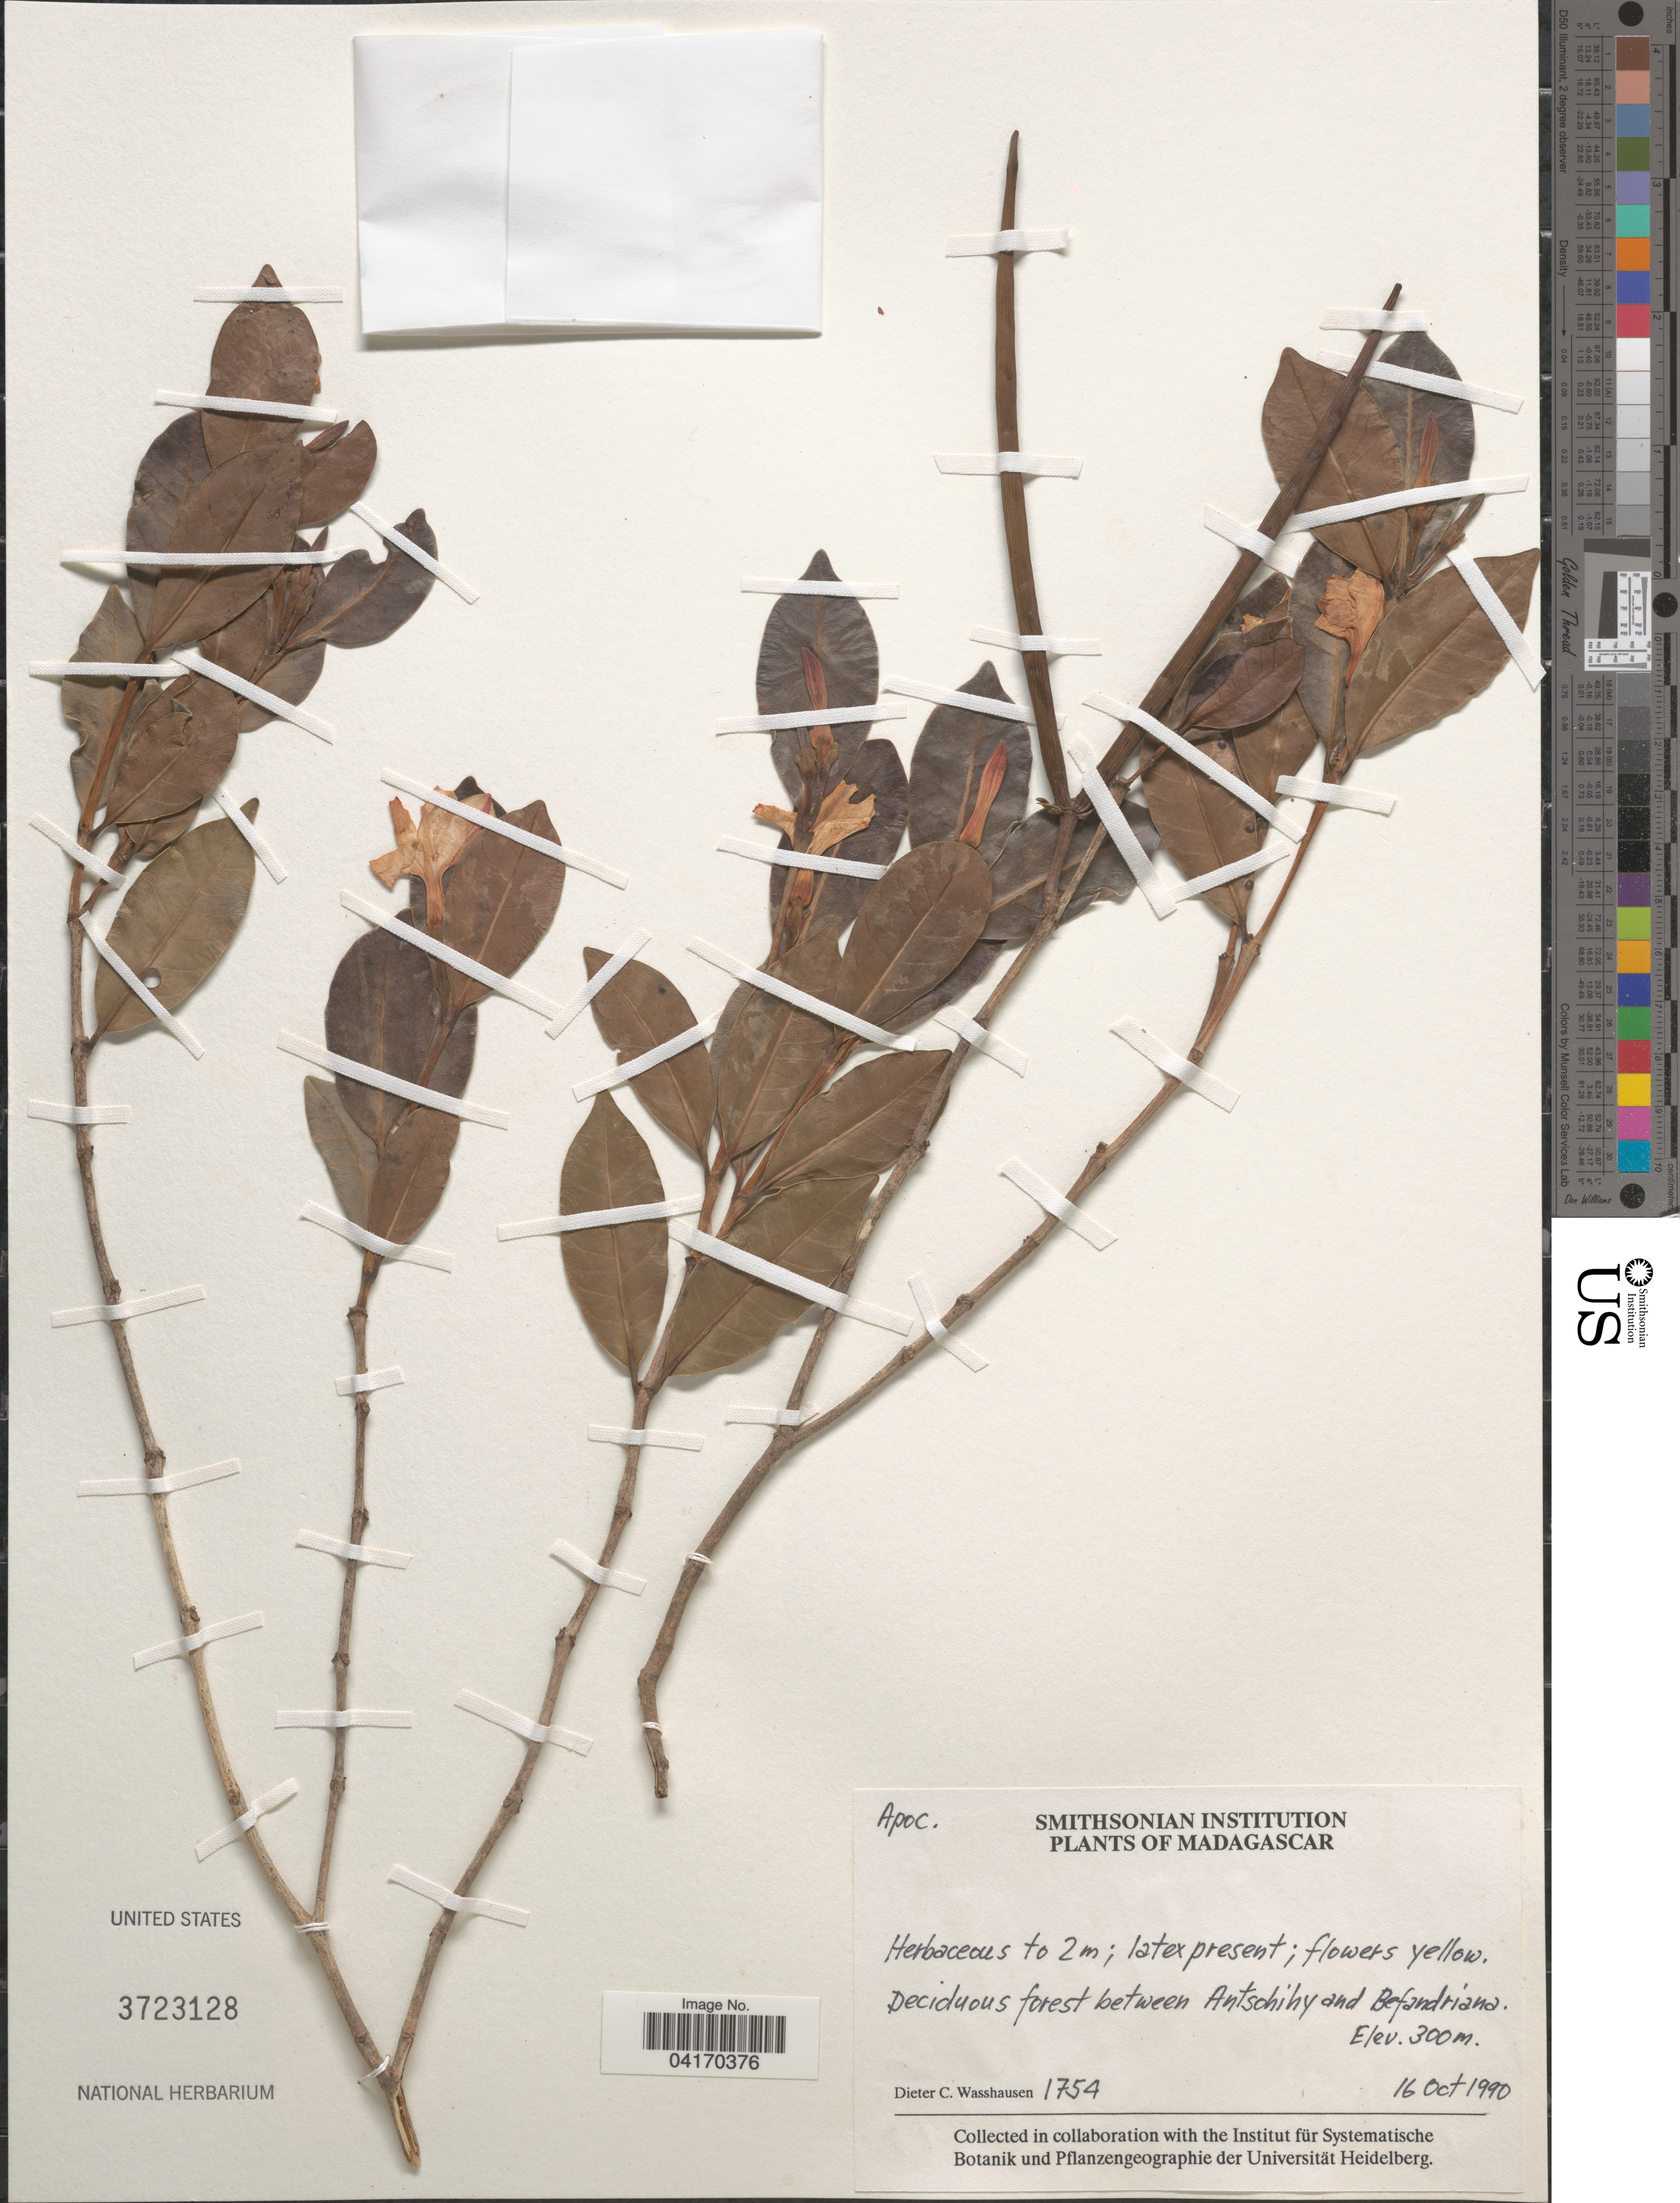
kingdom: Plantae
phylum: Tracheophyta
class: Magnoliopsida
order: Gentianales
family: Apocynaceae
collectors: D. C. Wasshausen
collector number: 1754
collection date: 1990-10-16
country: Madagascar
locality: Deciduous forest between Antsohihy and Befandriana.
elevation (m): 300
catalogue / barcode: US 3723128